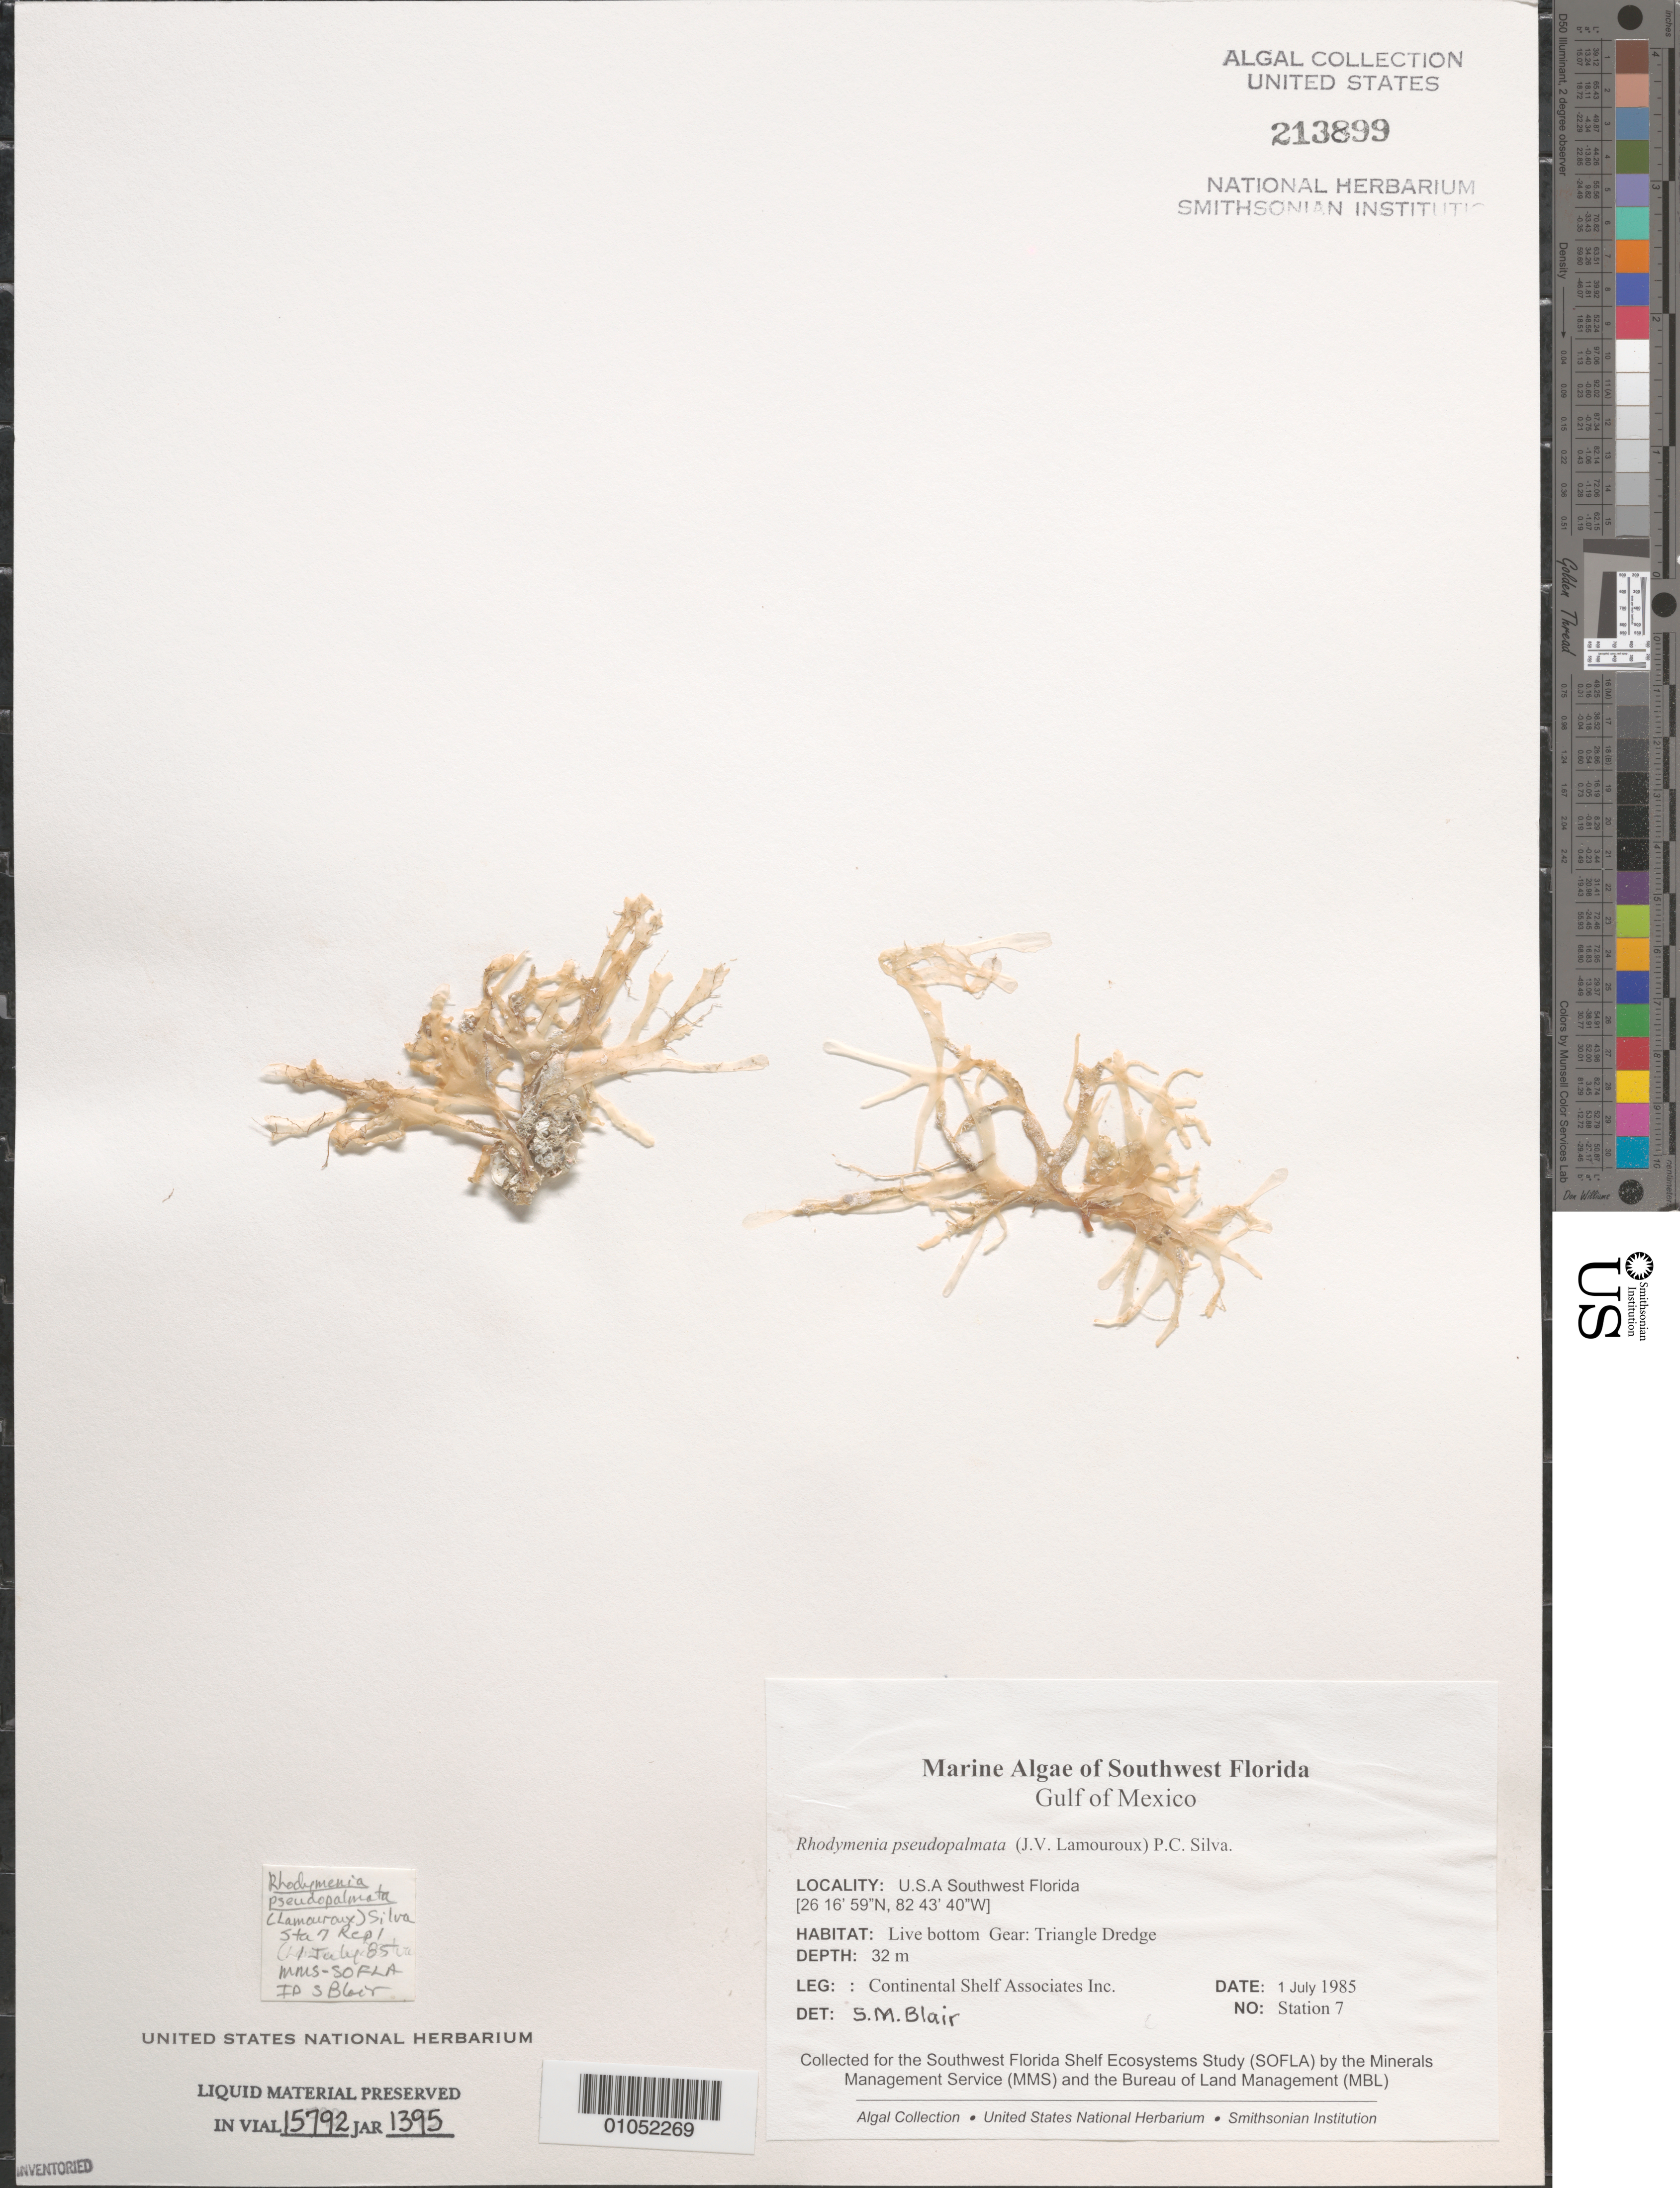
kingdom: Plantae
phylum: Rhodophyta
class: Florideophyceae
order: Rhodymeniales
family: Rhodymeniaceae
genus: Rhodymenia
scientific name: Rhodymenia pseudopalmata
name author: (J.V.Lamouroux) P.C. Silva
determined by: Blair, S. M.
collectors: Continental Shelf Associates Inc.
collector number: Station 7 Repl 1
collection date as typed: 01 Jul 1985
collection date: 1985-07-01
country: United States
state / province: Florida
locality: Gulf of Mexico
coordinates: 26 16'59"N, 82 43'40"W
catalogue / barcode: US 213899